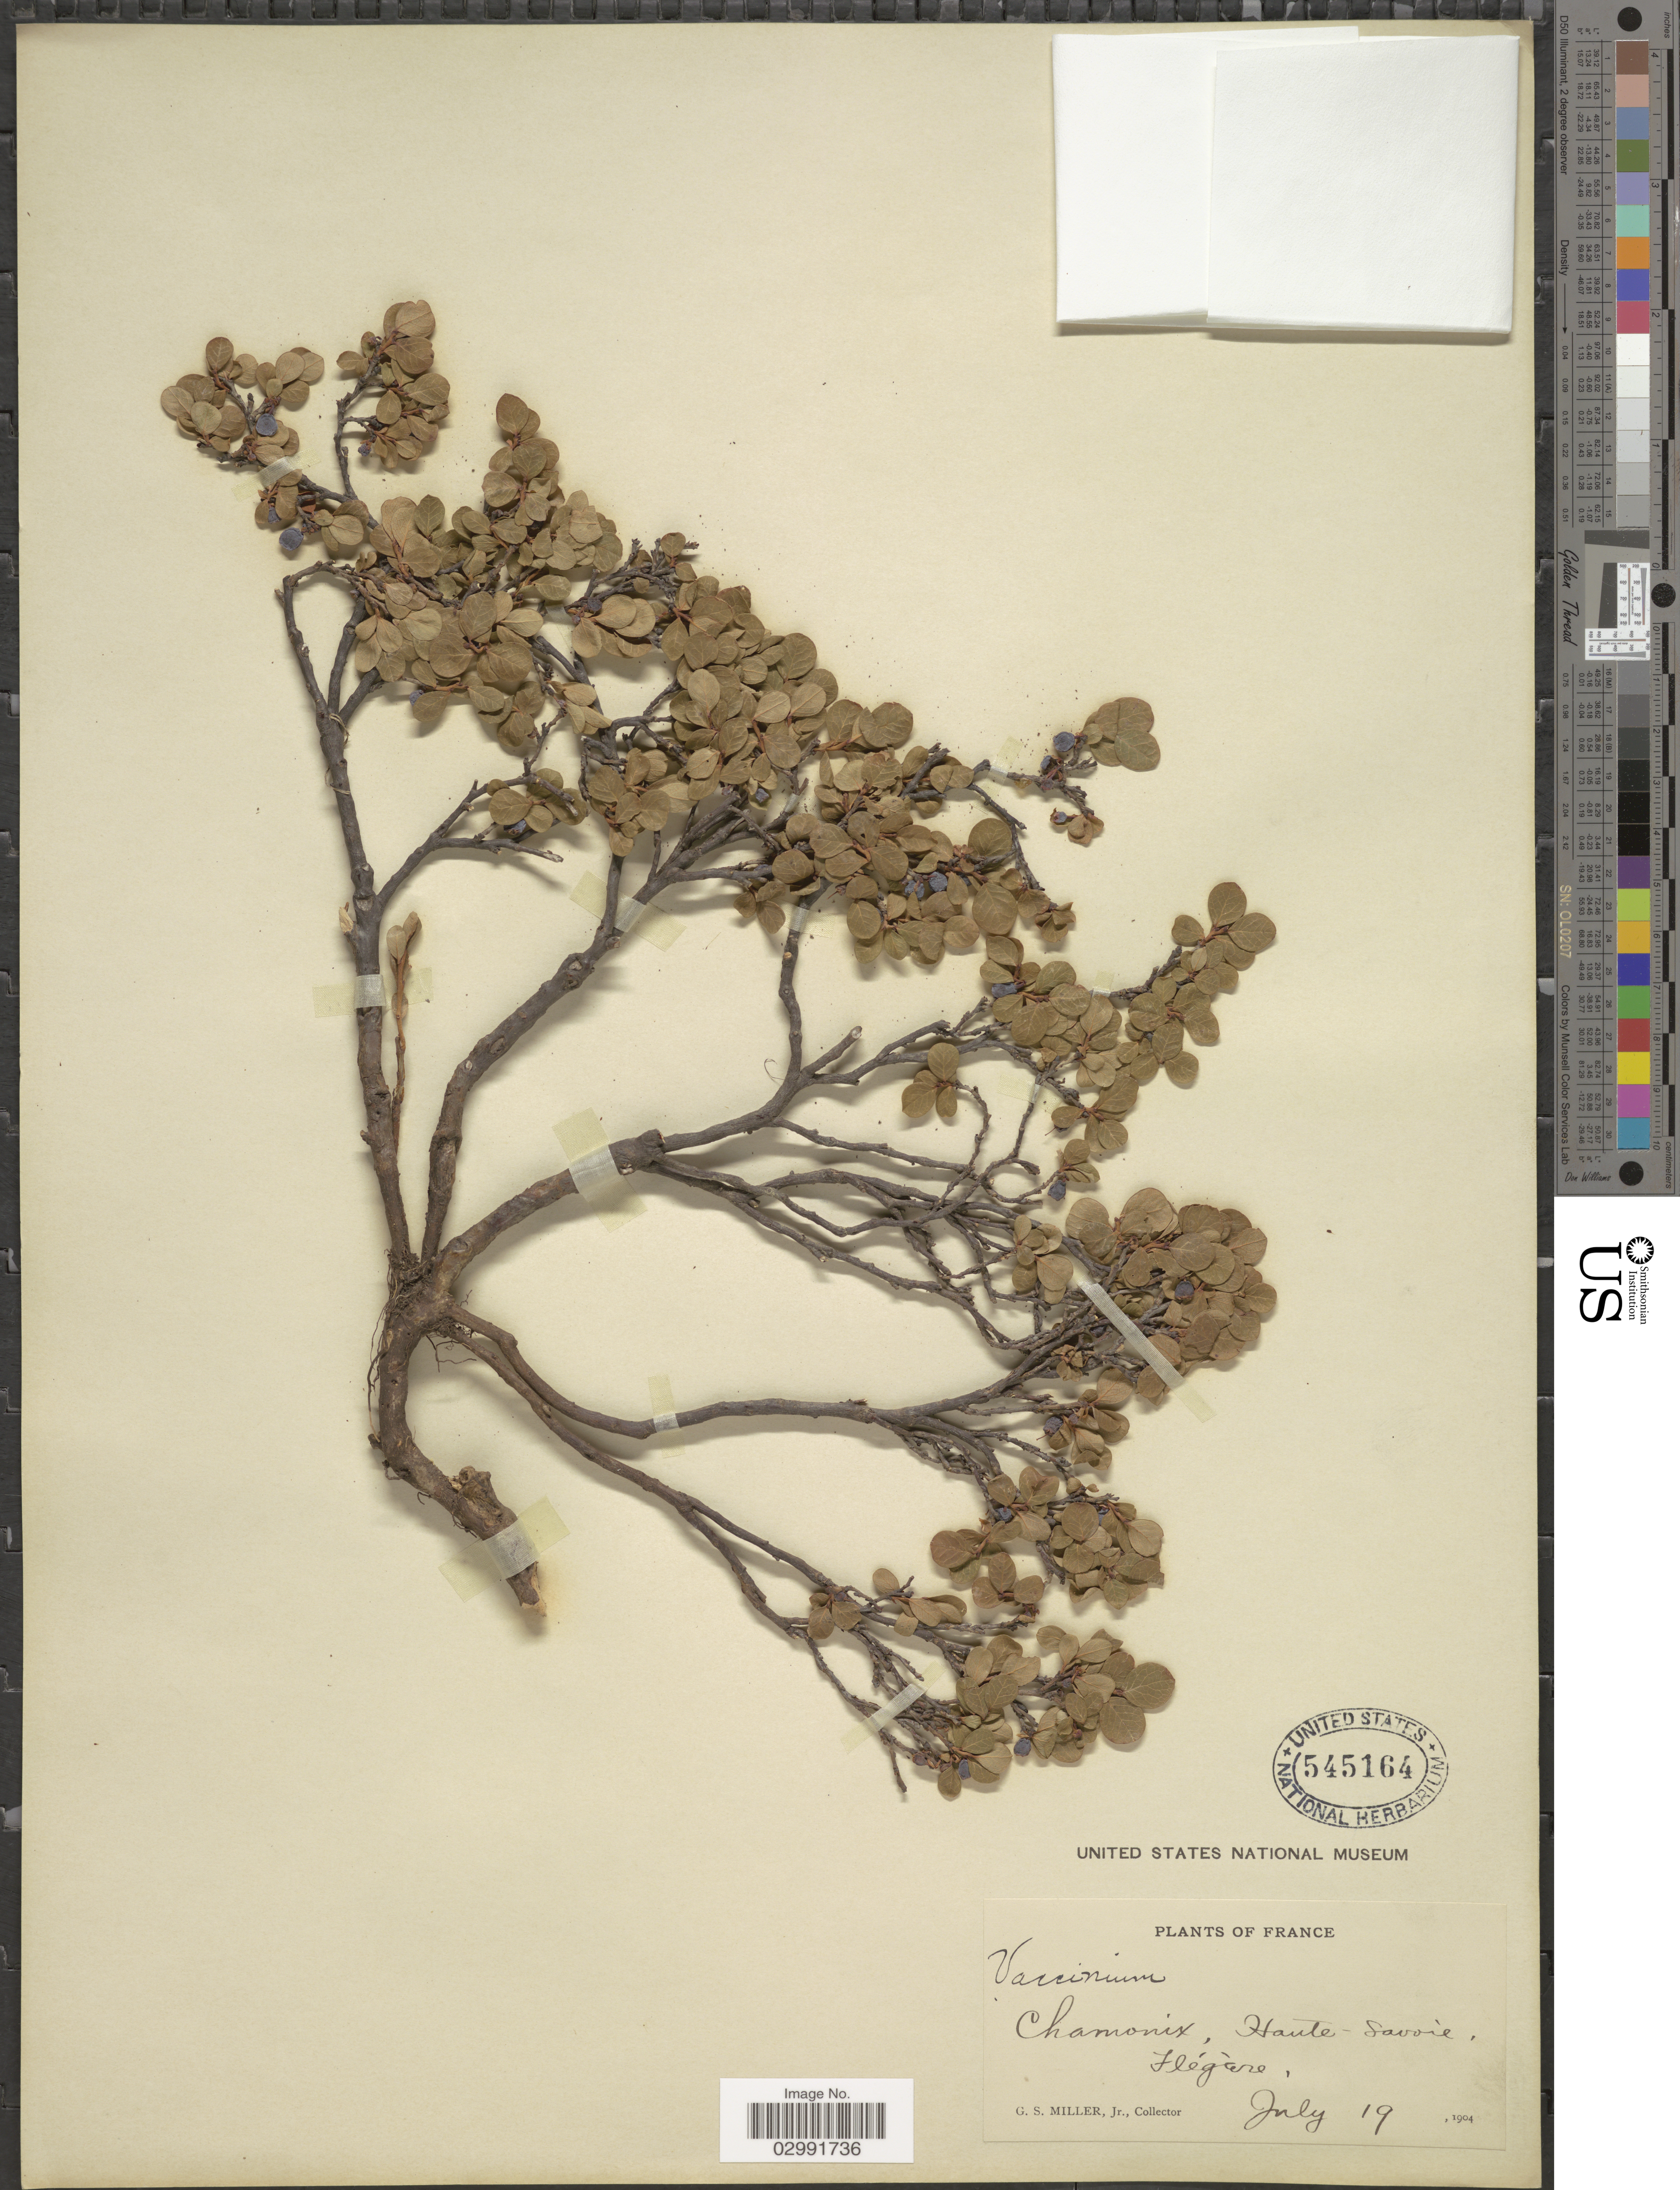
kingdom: Plantae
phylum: Tracheophyta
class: Magnoliopsida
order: Ericales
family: Ericaceae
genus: Vaccinium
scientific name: Vaccinium uliginosum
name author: L.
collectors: G. S. Miller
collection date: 1904-07-19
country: France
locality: Chamonix, Haute - Savoie. Flégàre.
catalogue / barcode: US 545164